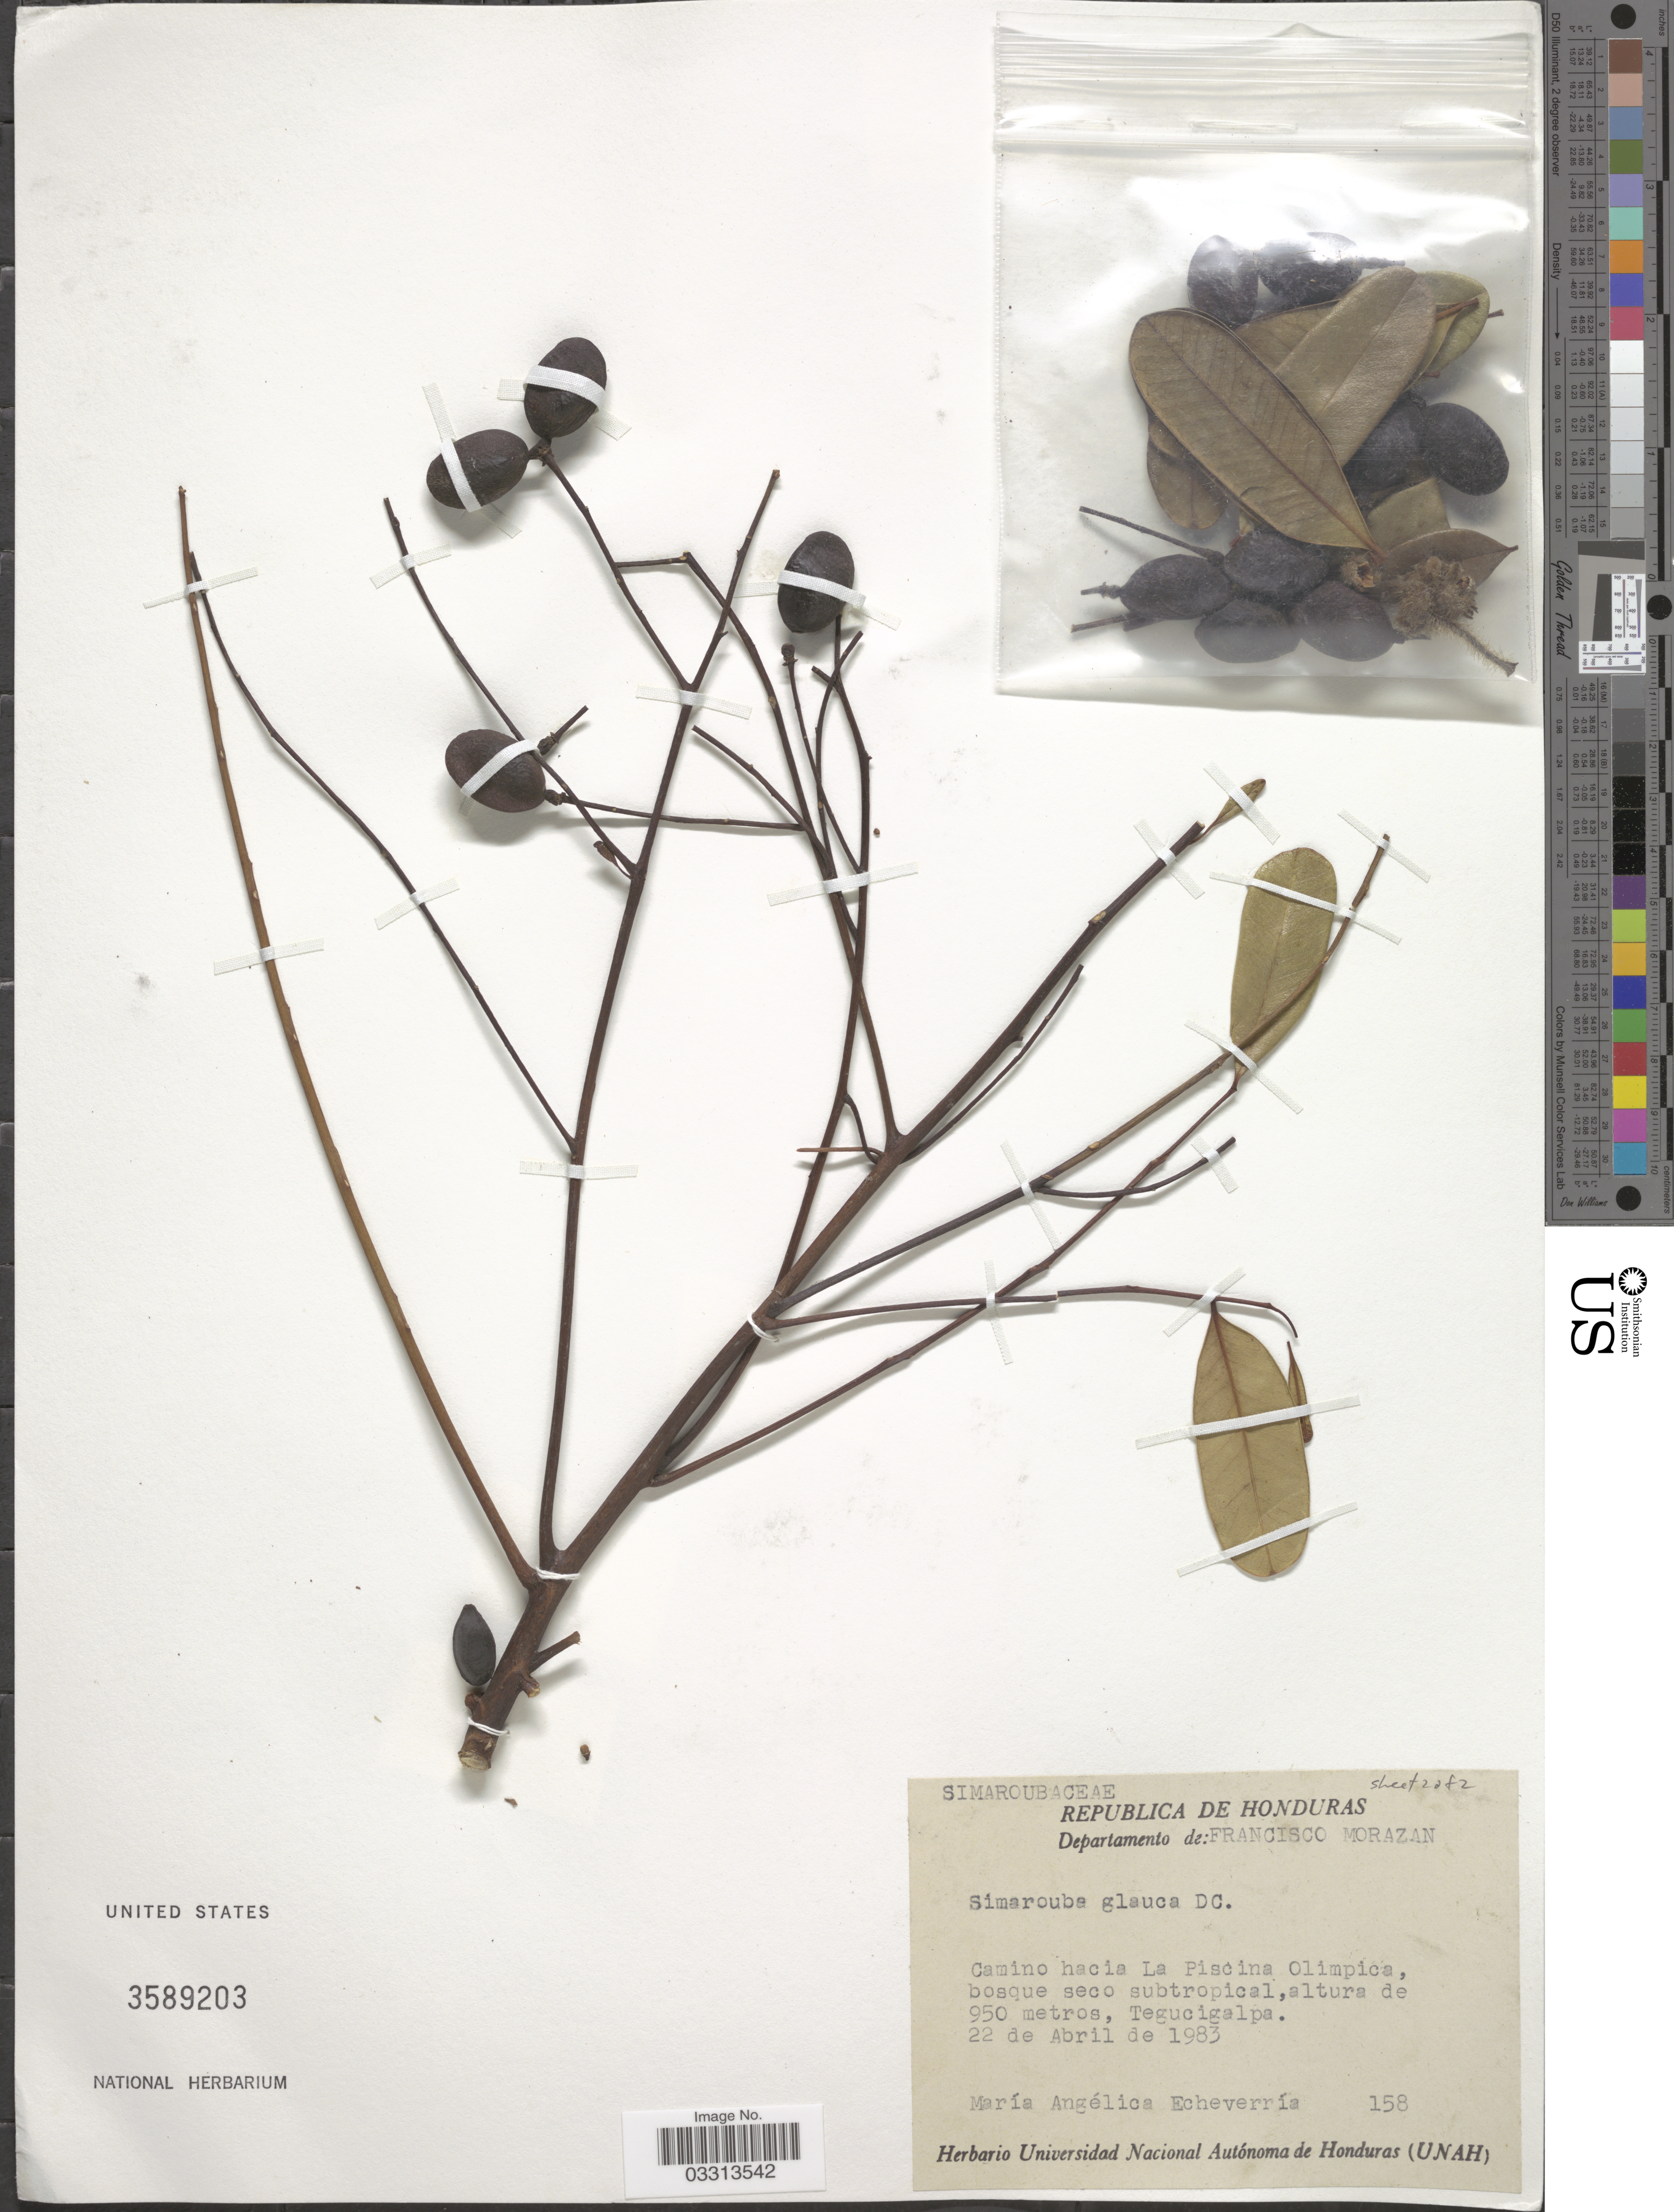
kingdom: Plantae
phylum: Tracheophyta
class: Magnoliopsida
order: Sapindales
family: Simaroubaceae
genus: Simarouba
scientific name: Simarouba glauca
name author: DC.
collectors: M. Echeverria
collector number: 158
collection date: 1983-04-22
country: Honduras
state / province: Fco. Morazán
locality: Departamento de: Francisco Morazan, Camino hacia La Piscina Olimpica, bosque seco subtropical, Tegucigalpa.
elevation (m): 950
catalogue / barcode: US 3589203